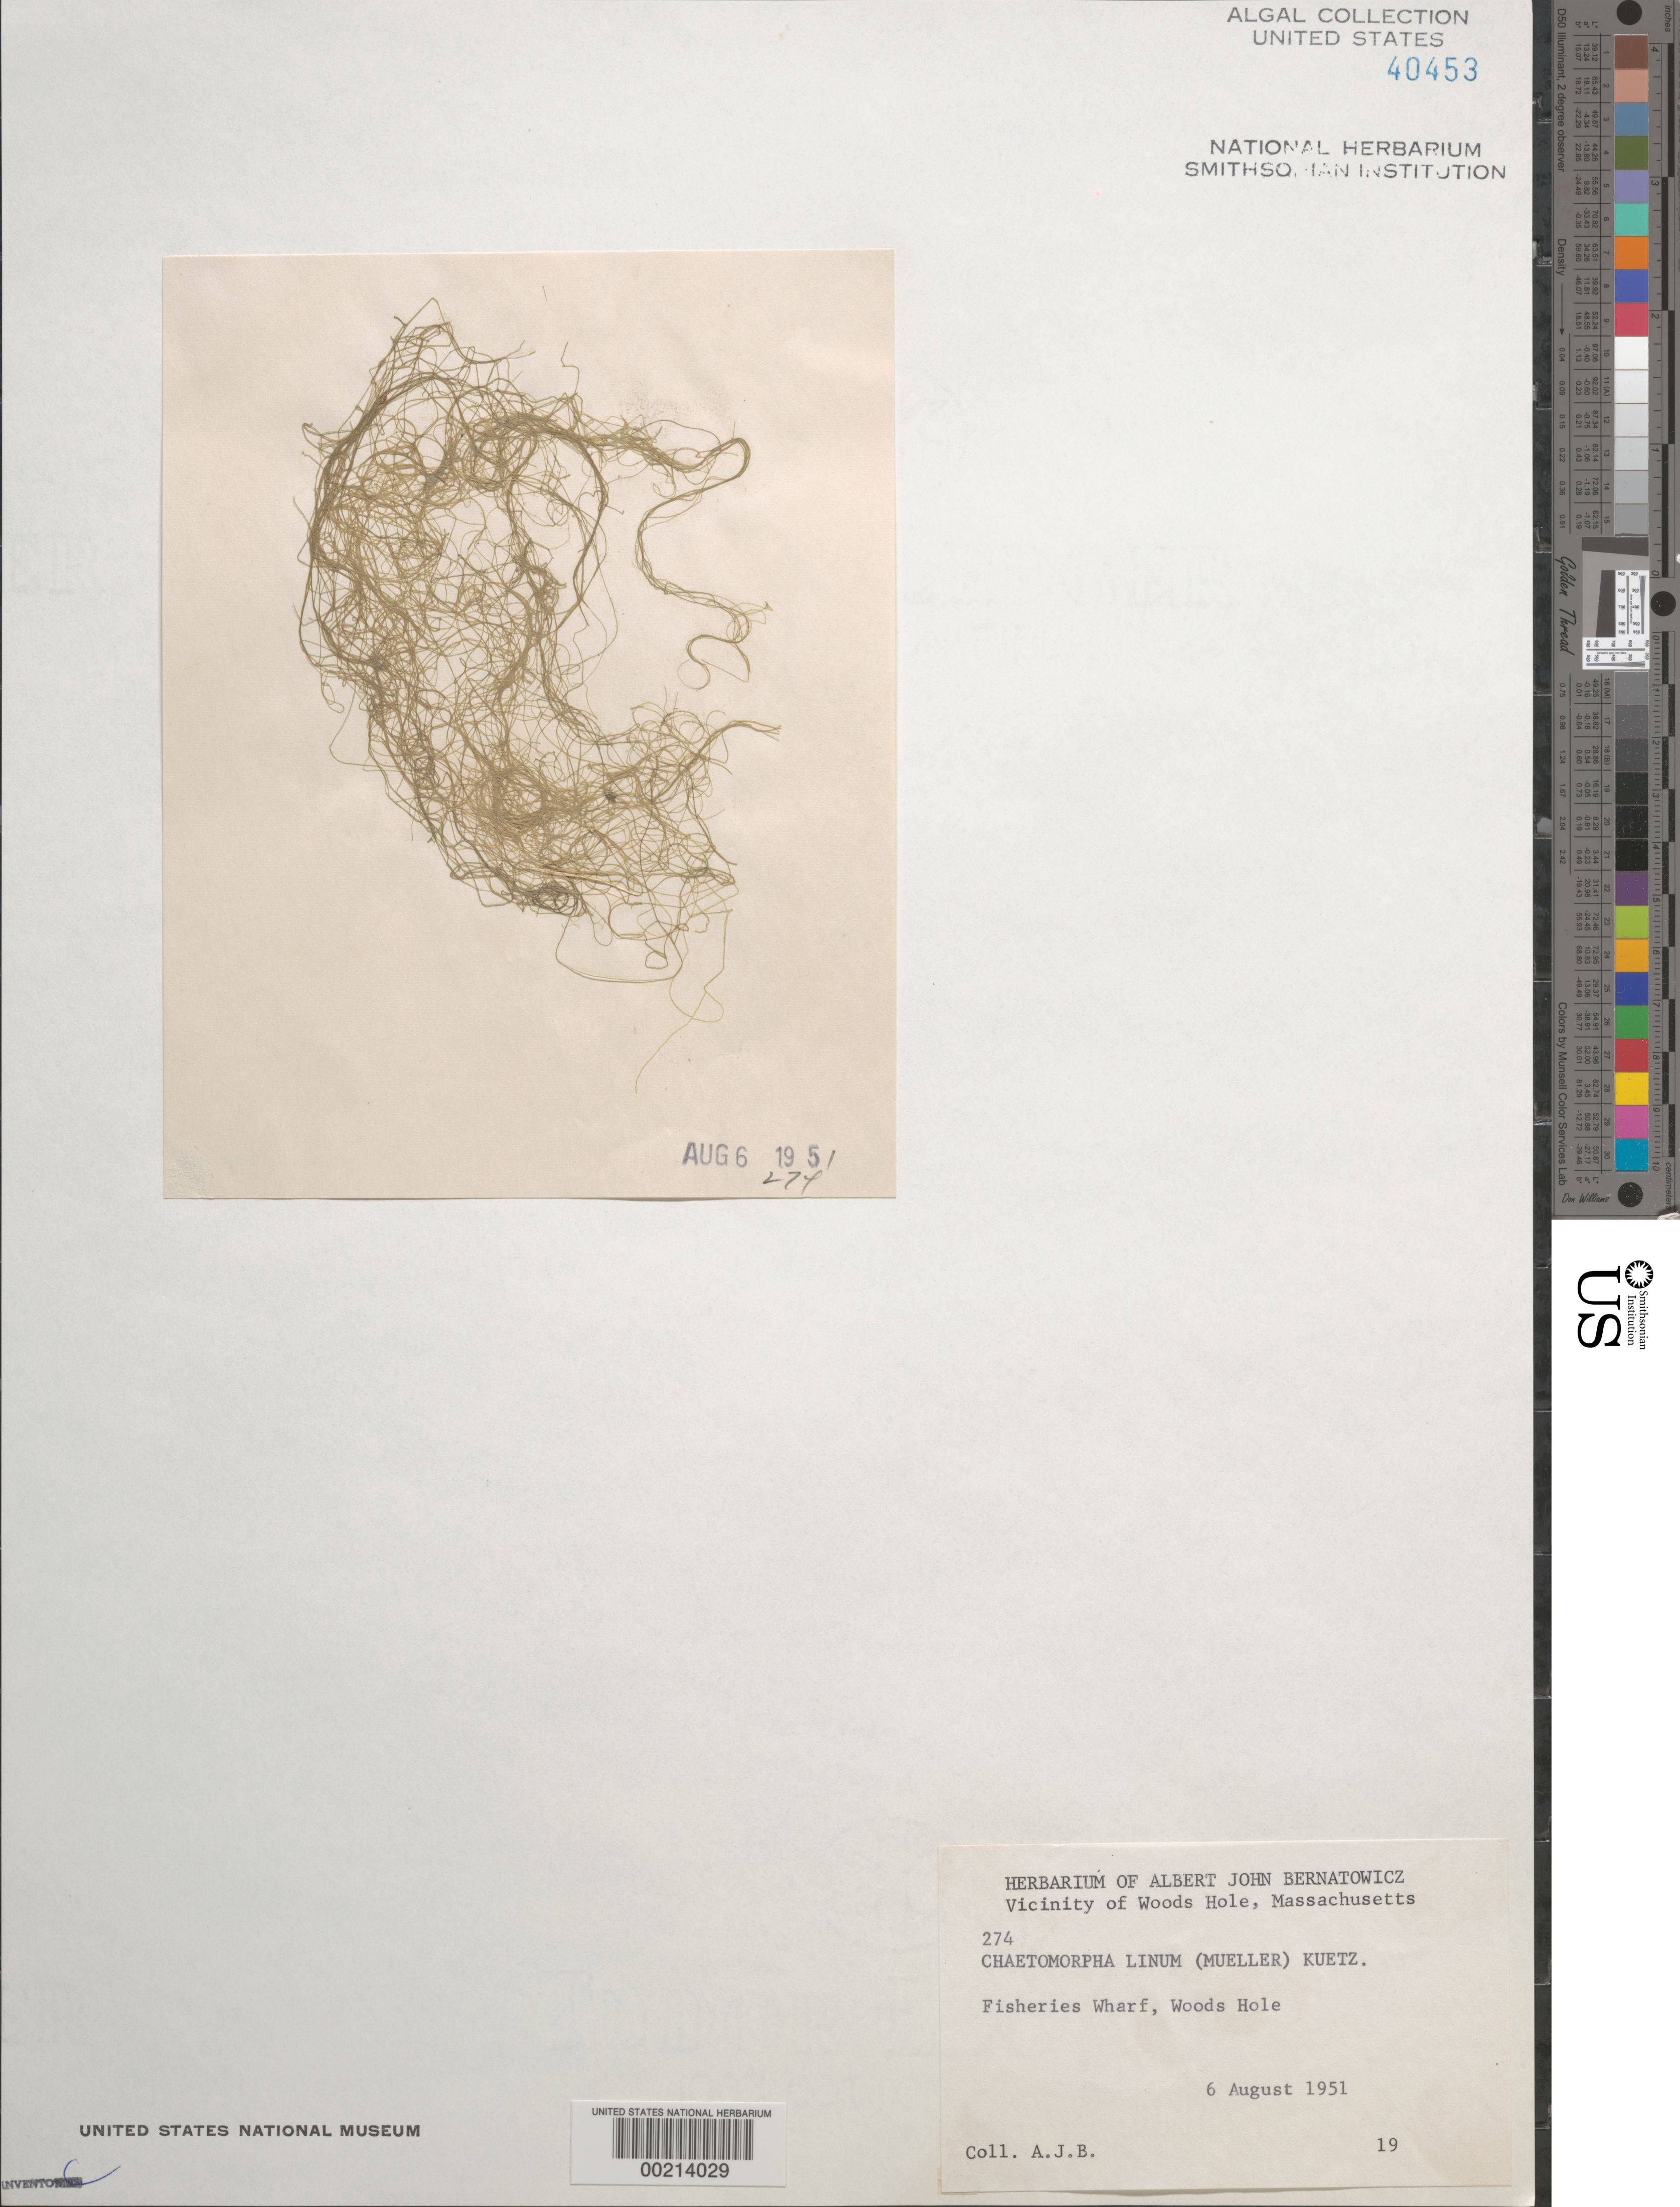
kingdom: Plantae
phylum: Chlorophyta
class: Ulvophyceae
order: Cladophorales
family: Cladophoraceae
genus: Chaetomorpha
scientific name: Chaetomorpha linum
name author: (O.F. Muell.) Kütz.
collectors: A. Bernatowicz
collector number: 274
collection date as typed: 06 Aug 1951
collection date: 1951-08-06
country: United States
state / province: Massachusetts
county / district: Barnstable County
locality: Woods Hole, Fisheries wharf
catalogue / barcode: US 40453